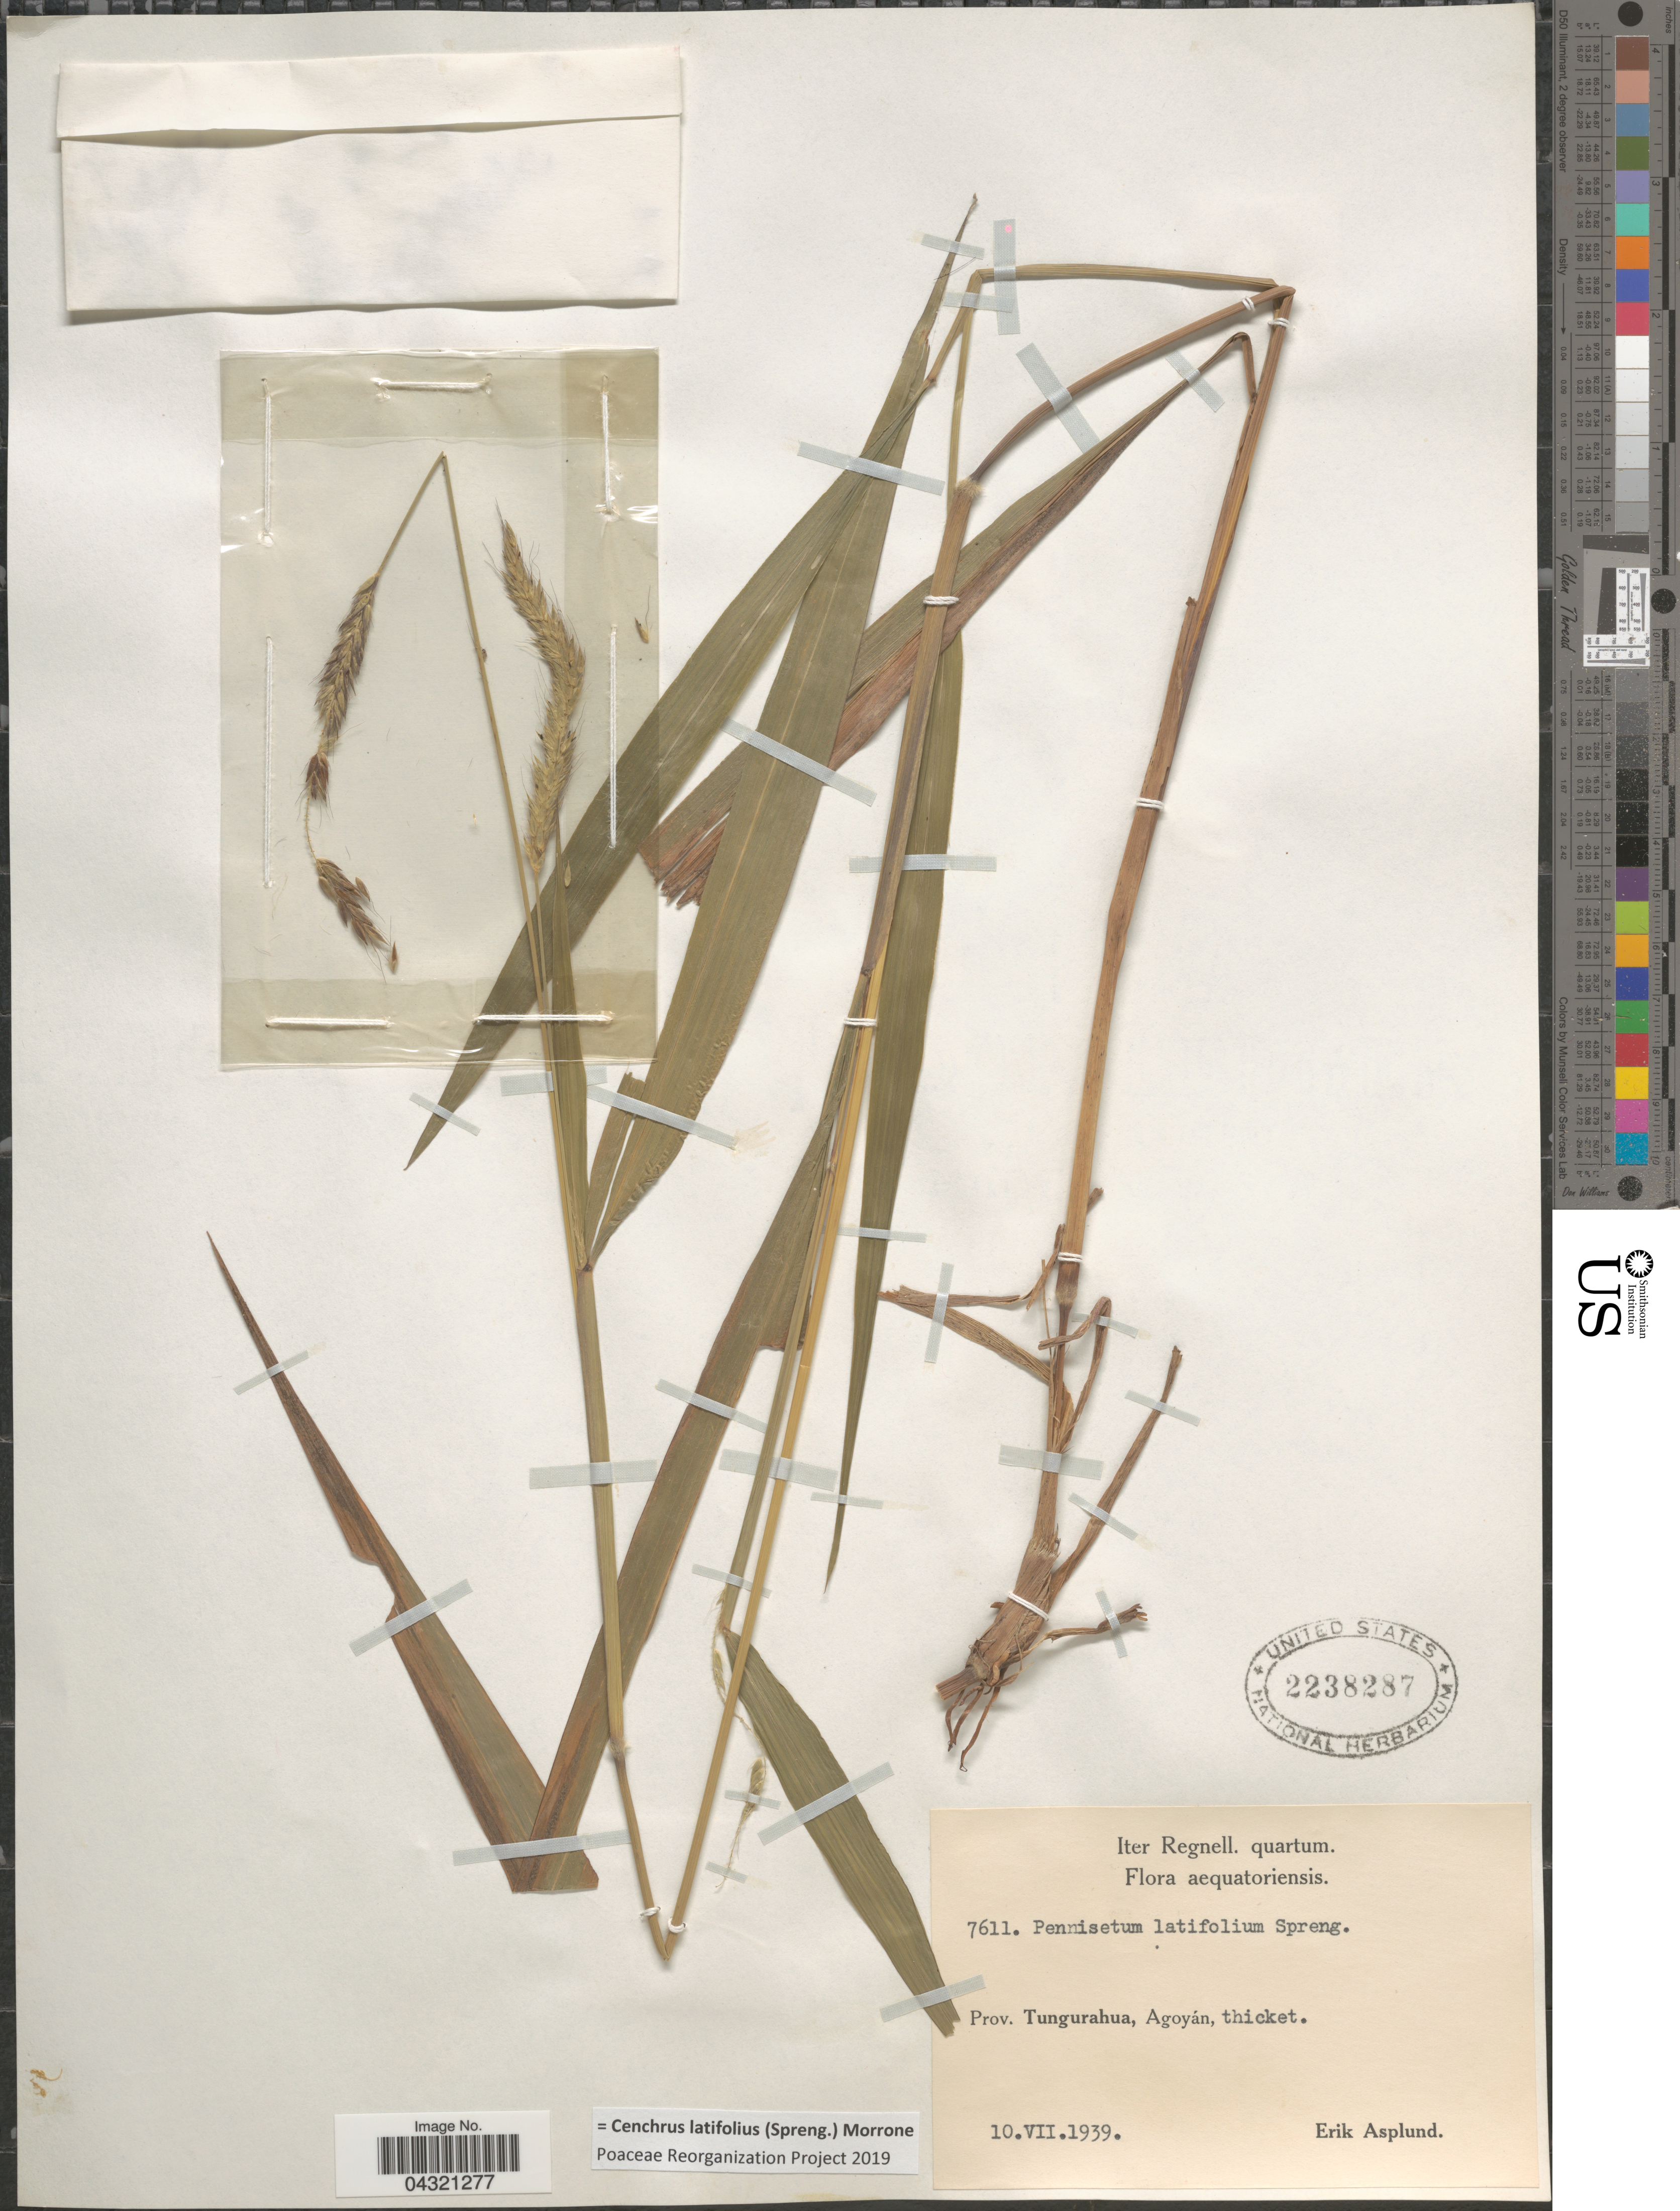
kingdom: Plantae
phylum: Tracheophyta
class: Liliopsida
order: Poales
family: Poaceae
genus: Cenchrus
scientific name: Cenchrus latifolius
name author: (Spreng.) Morrone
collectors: E. Asplund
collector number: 7611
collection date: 1939-07-10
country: Ecuador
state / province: Tungurahua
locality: Iter Regnell. quartum. Aequatoriensis. Agoyán, thicket.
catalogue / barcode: US 2238287